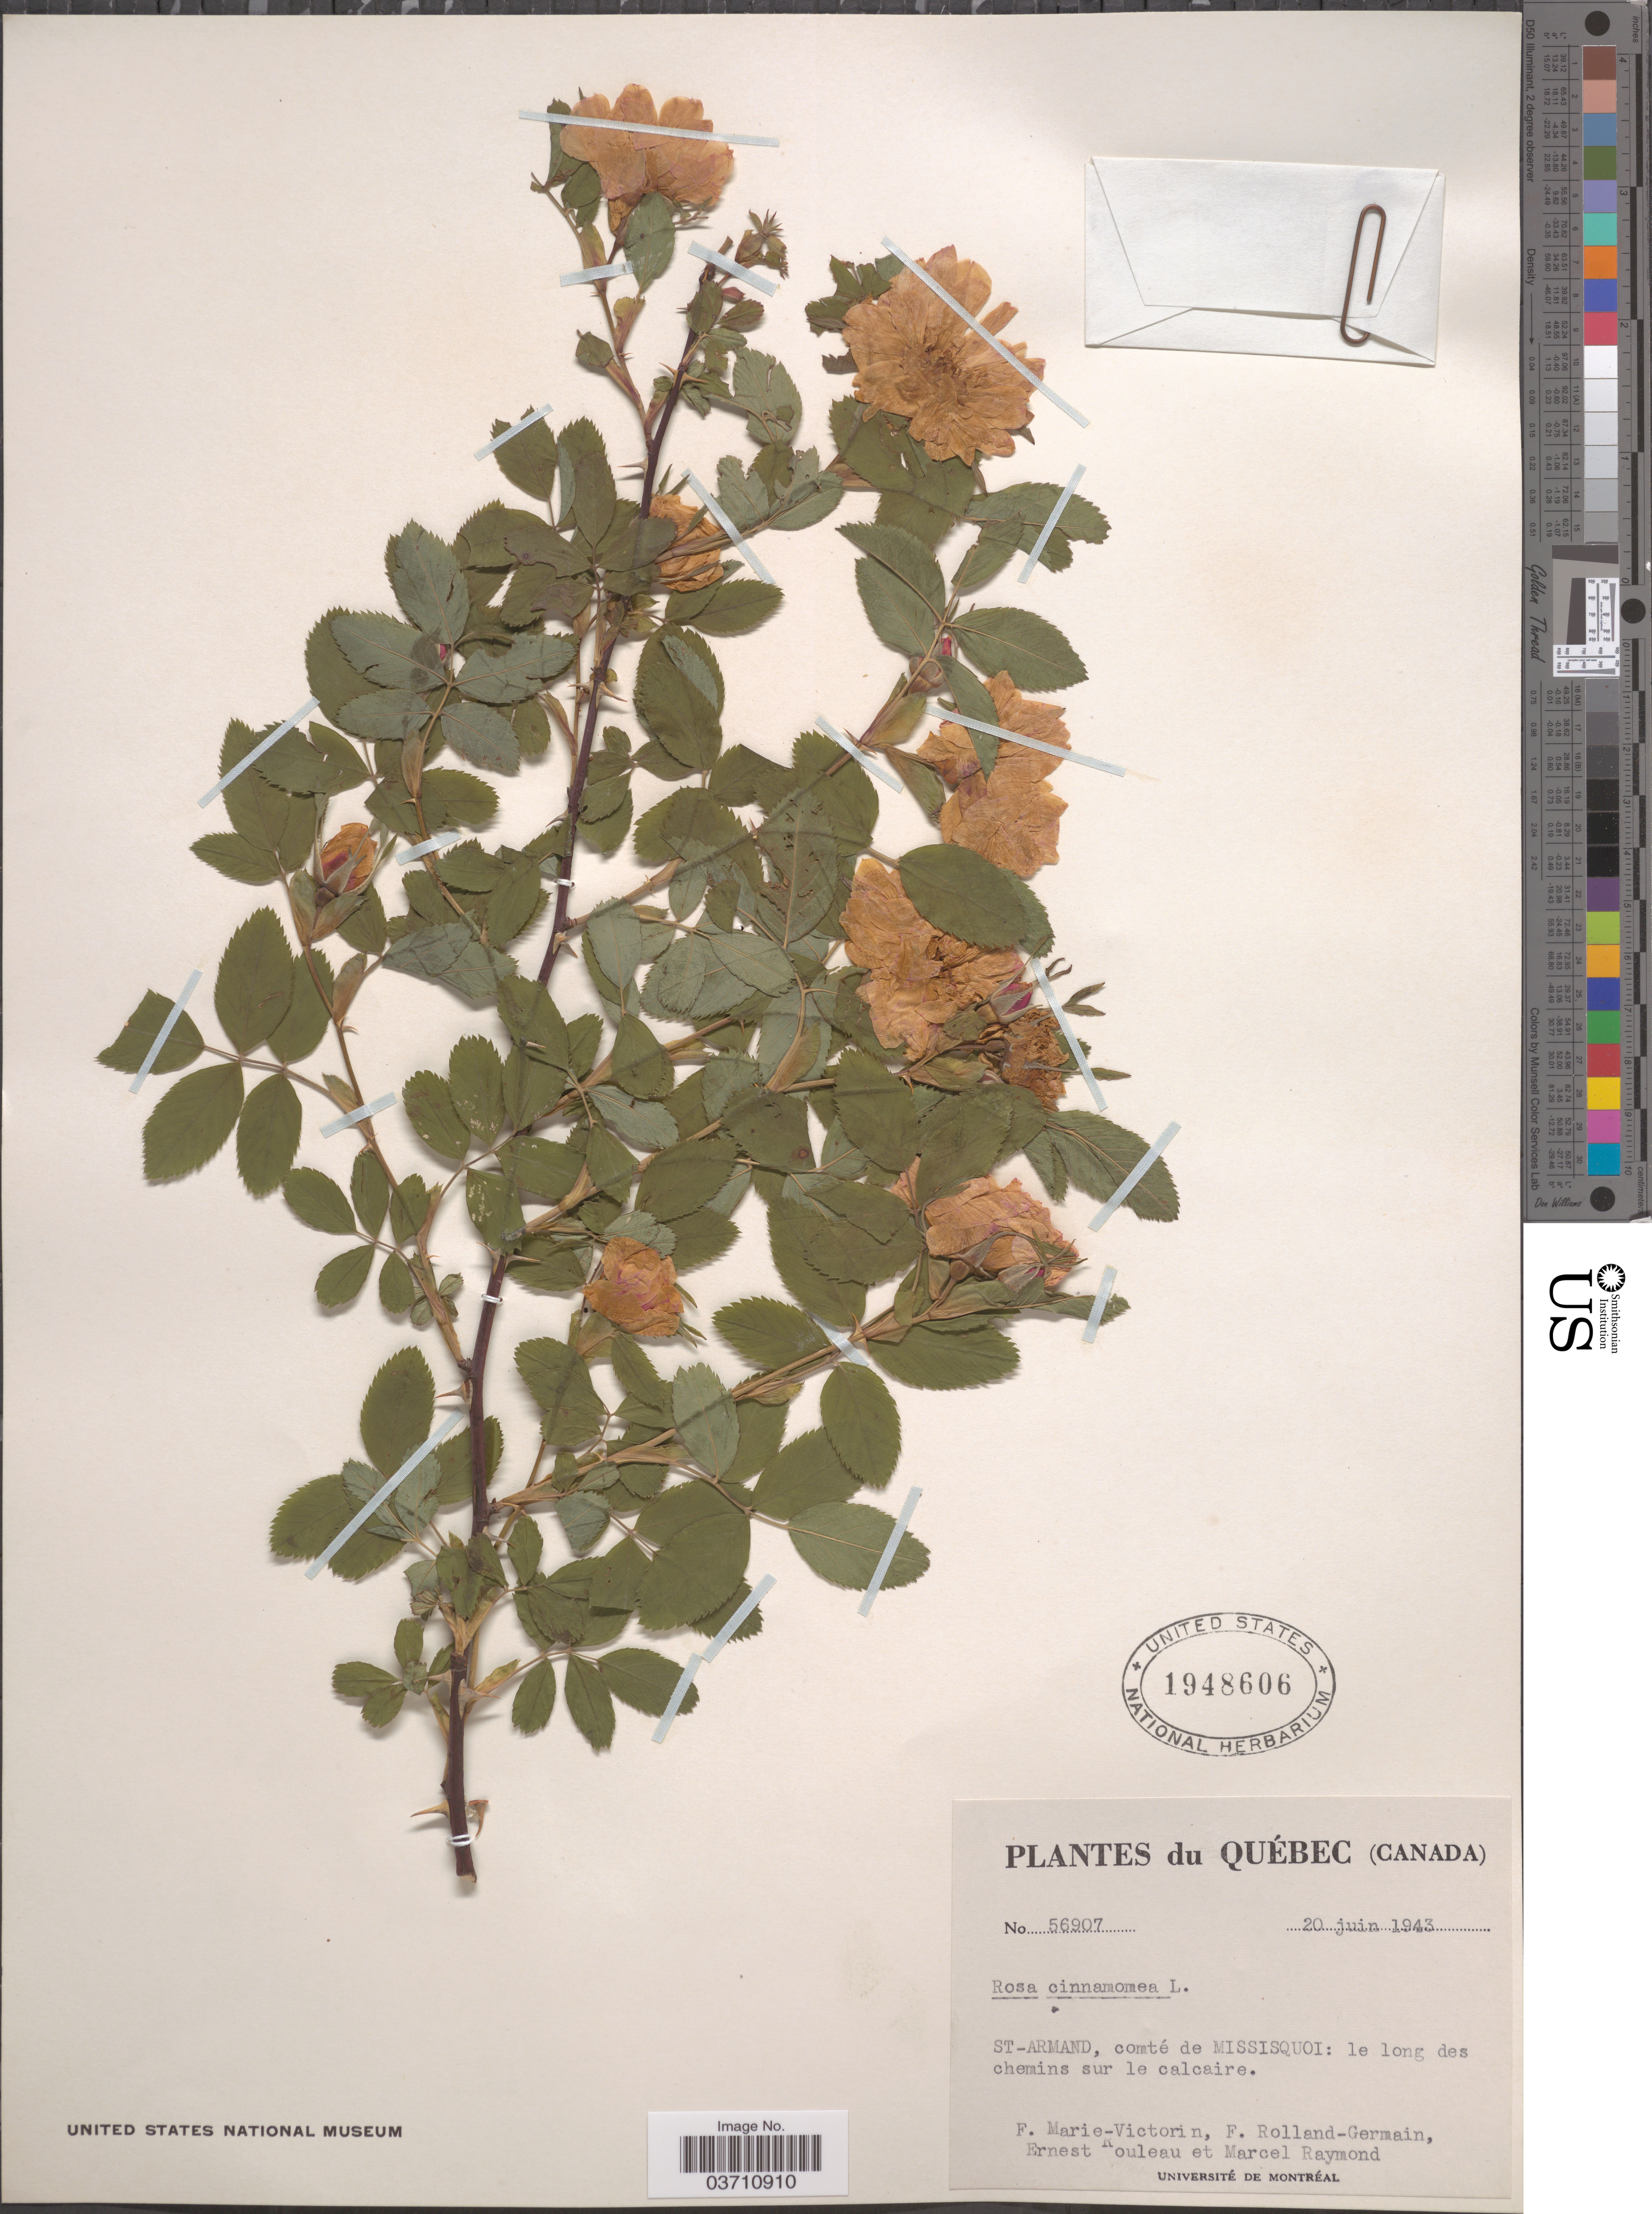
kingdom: Plantae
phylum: Tracheophyta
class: Magnoliopsida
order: Rosales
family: Rosaceae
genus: Rosa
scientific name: Rosa cinnamomea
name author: L.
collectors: F. Marie-Victorin, Rolland-Germain, E. Rouleau & M. Raymond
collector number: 56907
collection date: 1943-06-20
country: Canada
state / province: Quebec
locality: St-Armand, comté de Missisquoi: le long des chemins sur le calcaire.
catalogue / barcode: US 1948606